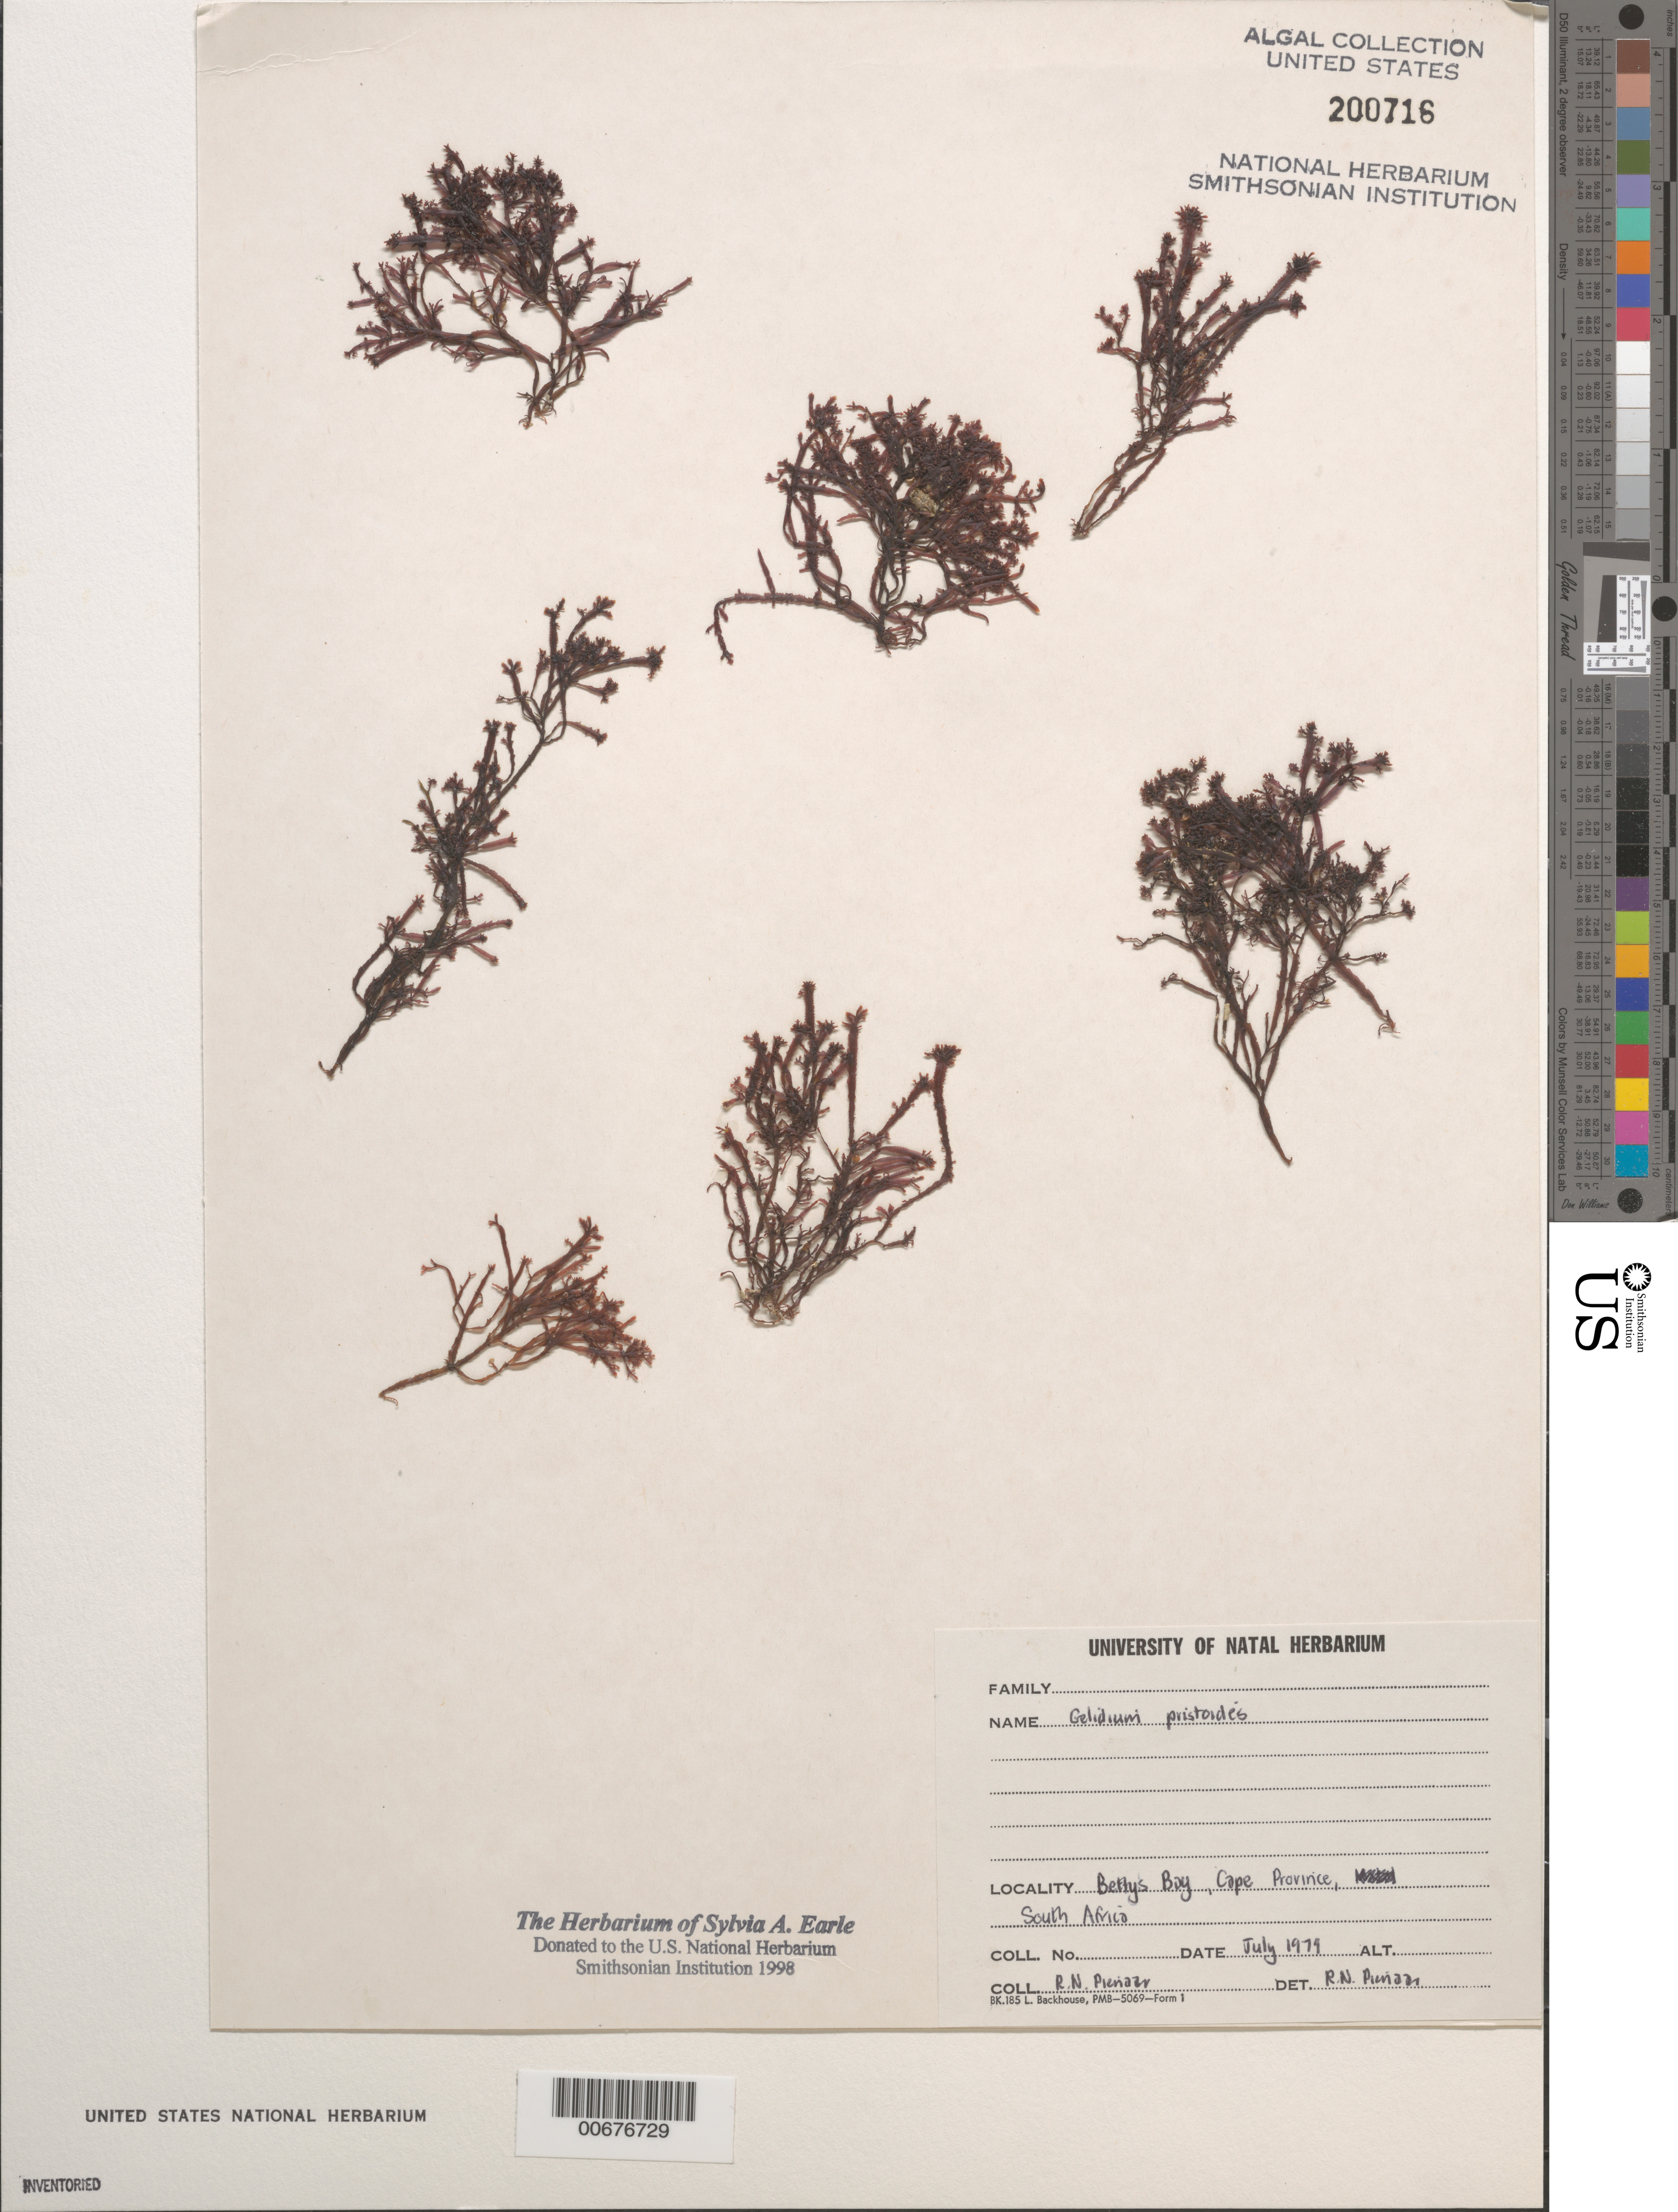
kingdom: Plantae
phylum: Rhodophyta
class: Florideophyceae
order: Gelidiales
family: Gelidiaceae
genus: Gelidium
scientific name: Gelidium pristoides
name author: (Turner) Kütz.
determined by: Pienaar, R. N.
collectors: R. Pienaar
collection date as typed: Jul 1979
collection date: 1979-07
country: South Africa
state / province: Western Cape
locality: Bettys Bay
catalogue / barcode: US 200716